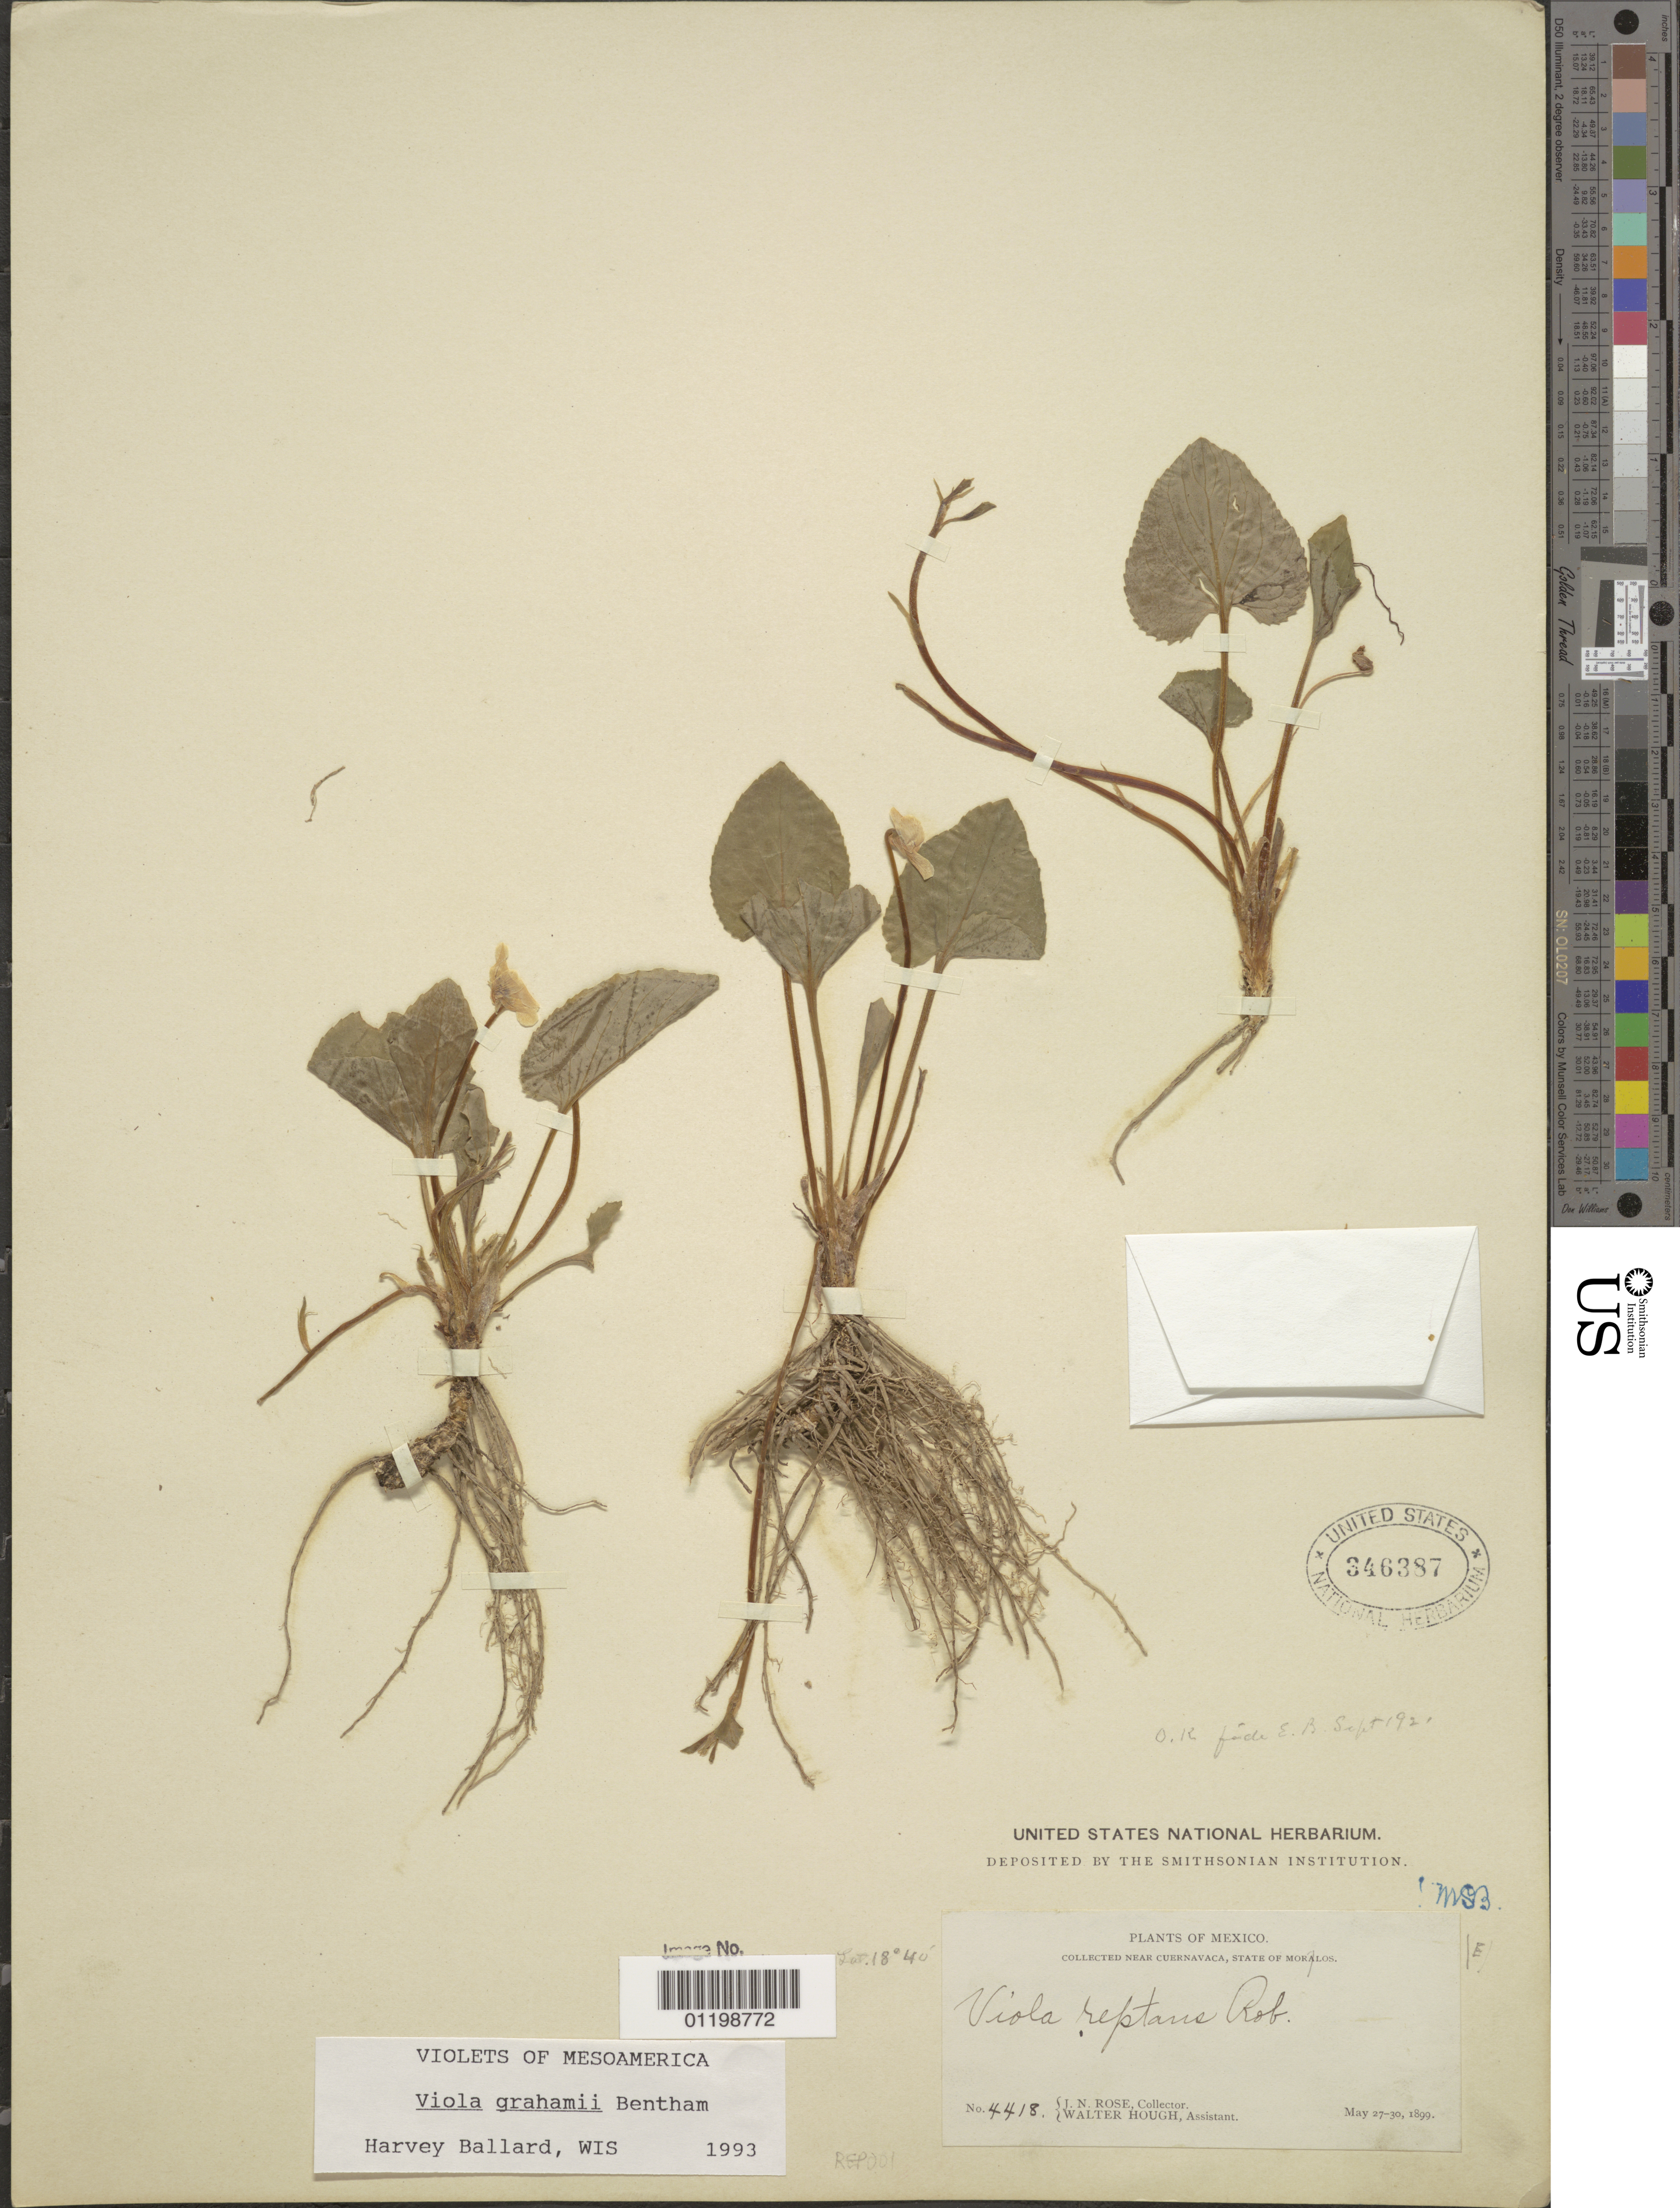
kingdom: Plantae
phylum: Tracheophyta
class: Magnoliopsida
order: Malpighiales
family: Violaceae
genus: Viola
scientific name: Viola grahamii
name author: Benth.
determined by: Ballard, Harvey E.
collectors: J. N. Rose & W. Hough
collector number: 4418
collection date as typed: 27 May 1899 to 30 May 1899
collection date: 1899-05-27/1899-05-30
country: Mexico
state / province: Morelos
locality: Near Cuernavacea.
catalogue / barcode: US 346387